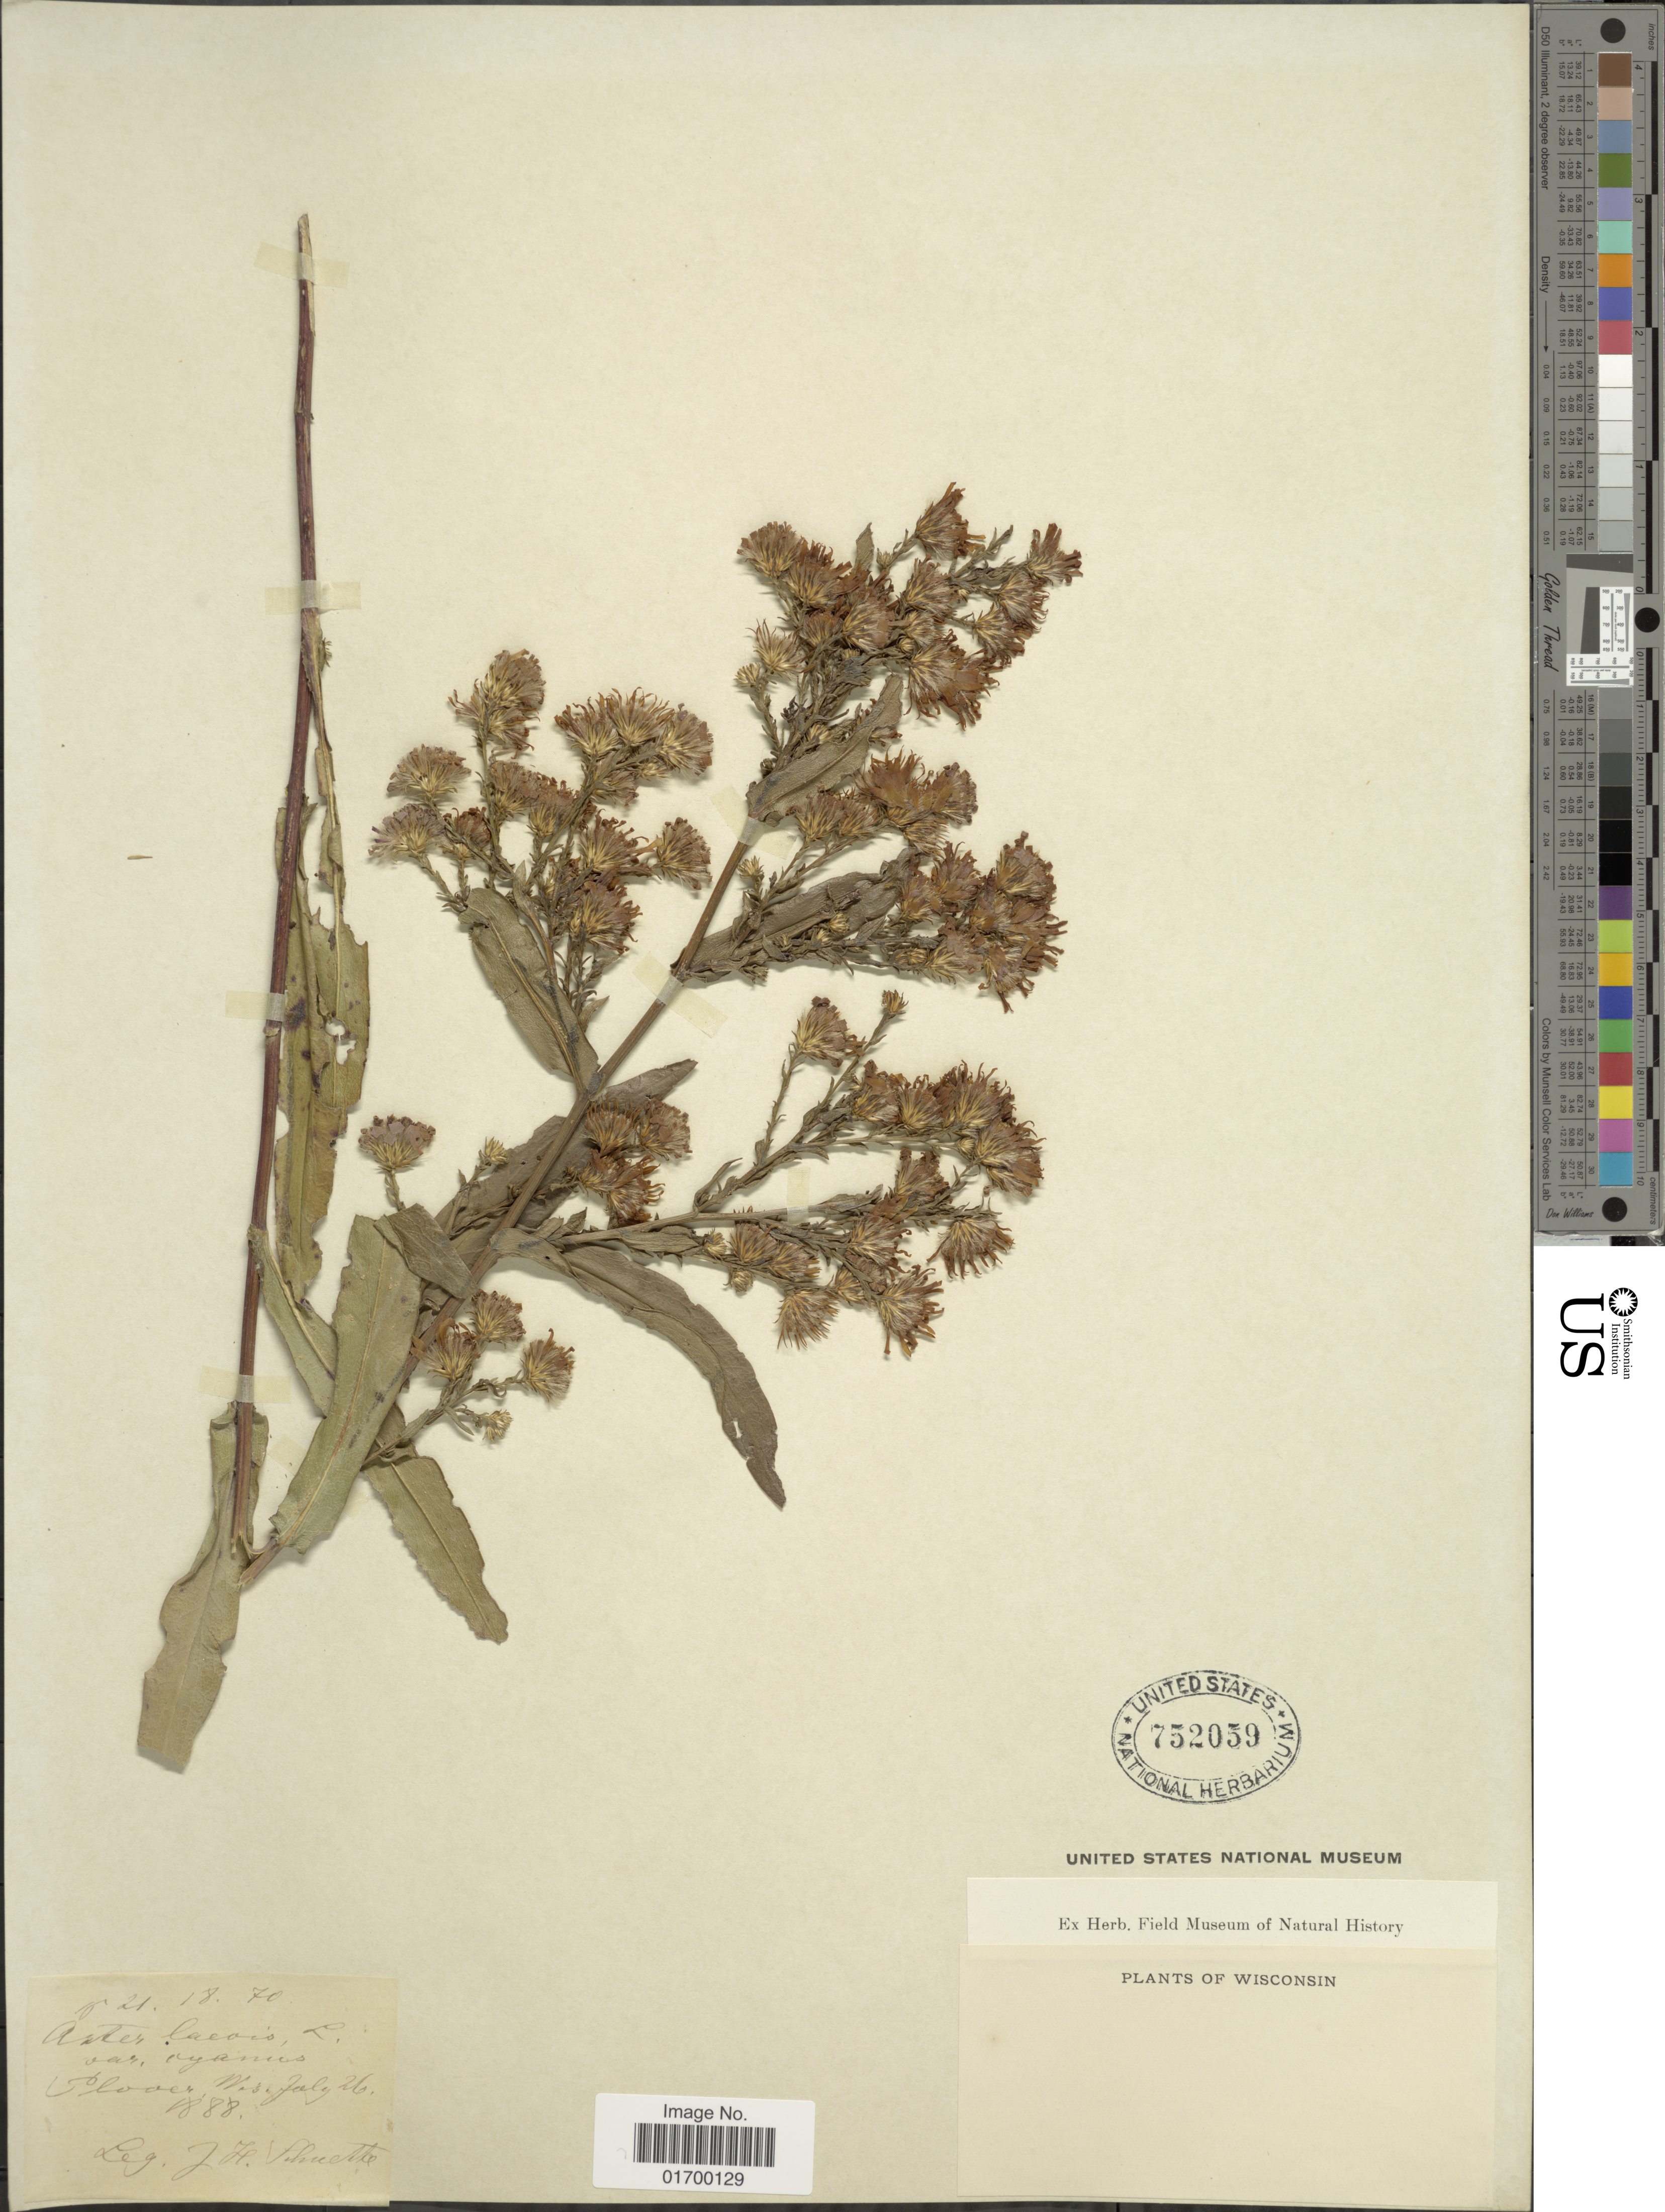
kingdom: Plantae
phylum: Tracheophyta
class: Magnoliopsida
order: Asterales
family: Asteraceae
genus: Symphyotrichum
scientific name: Symphyotrichum laeve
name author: (L.) Á. Löve & D. Löve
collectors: J. H. Schuette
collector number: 21870?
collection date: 1888-07-26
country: United States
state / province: Wisconsin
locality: Plover, Wisc.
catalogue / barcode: US 752059